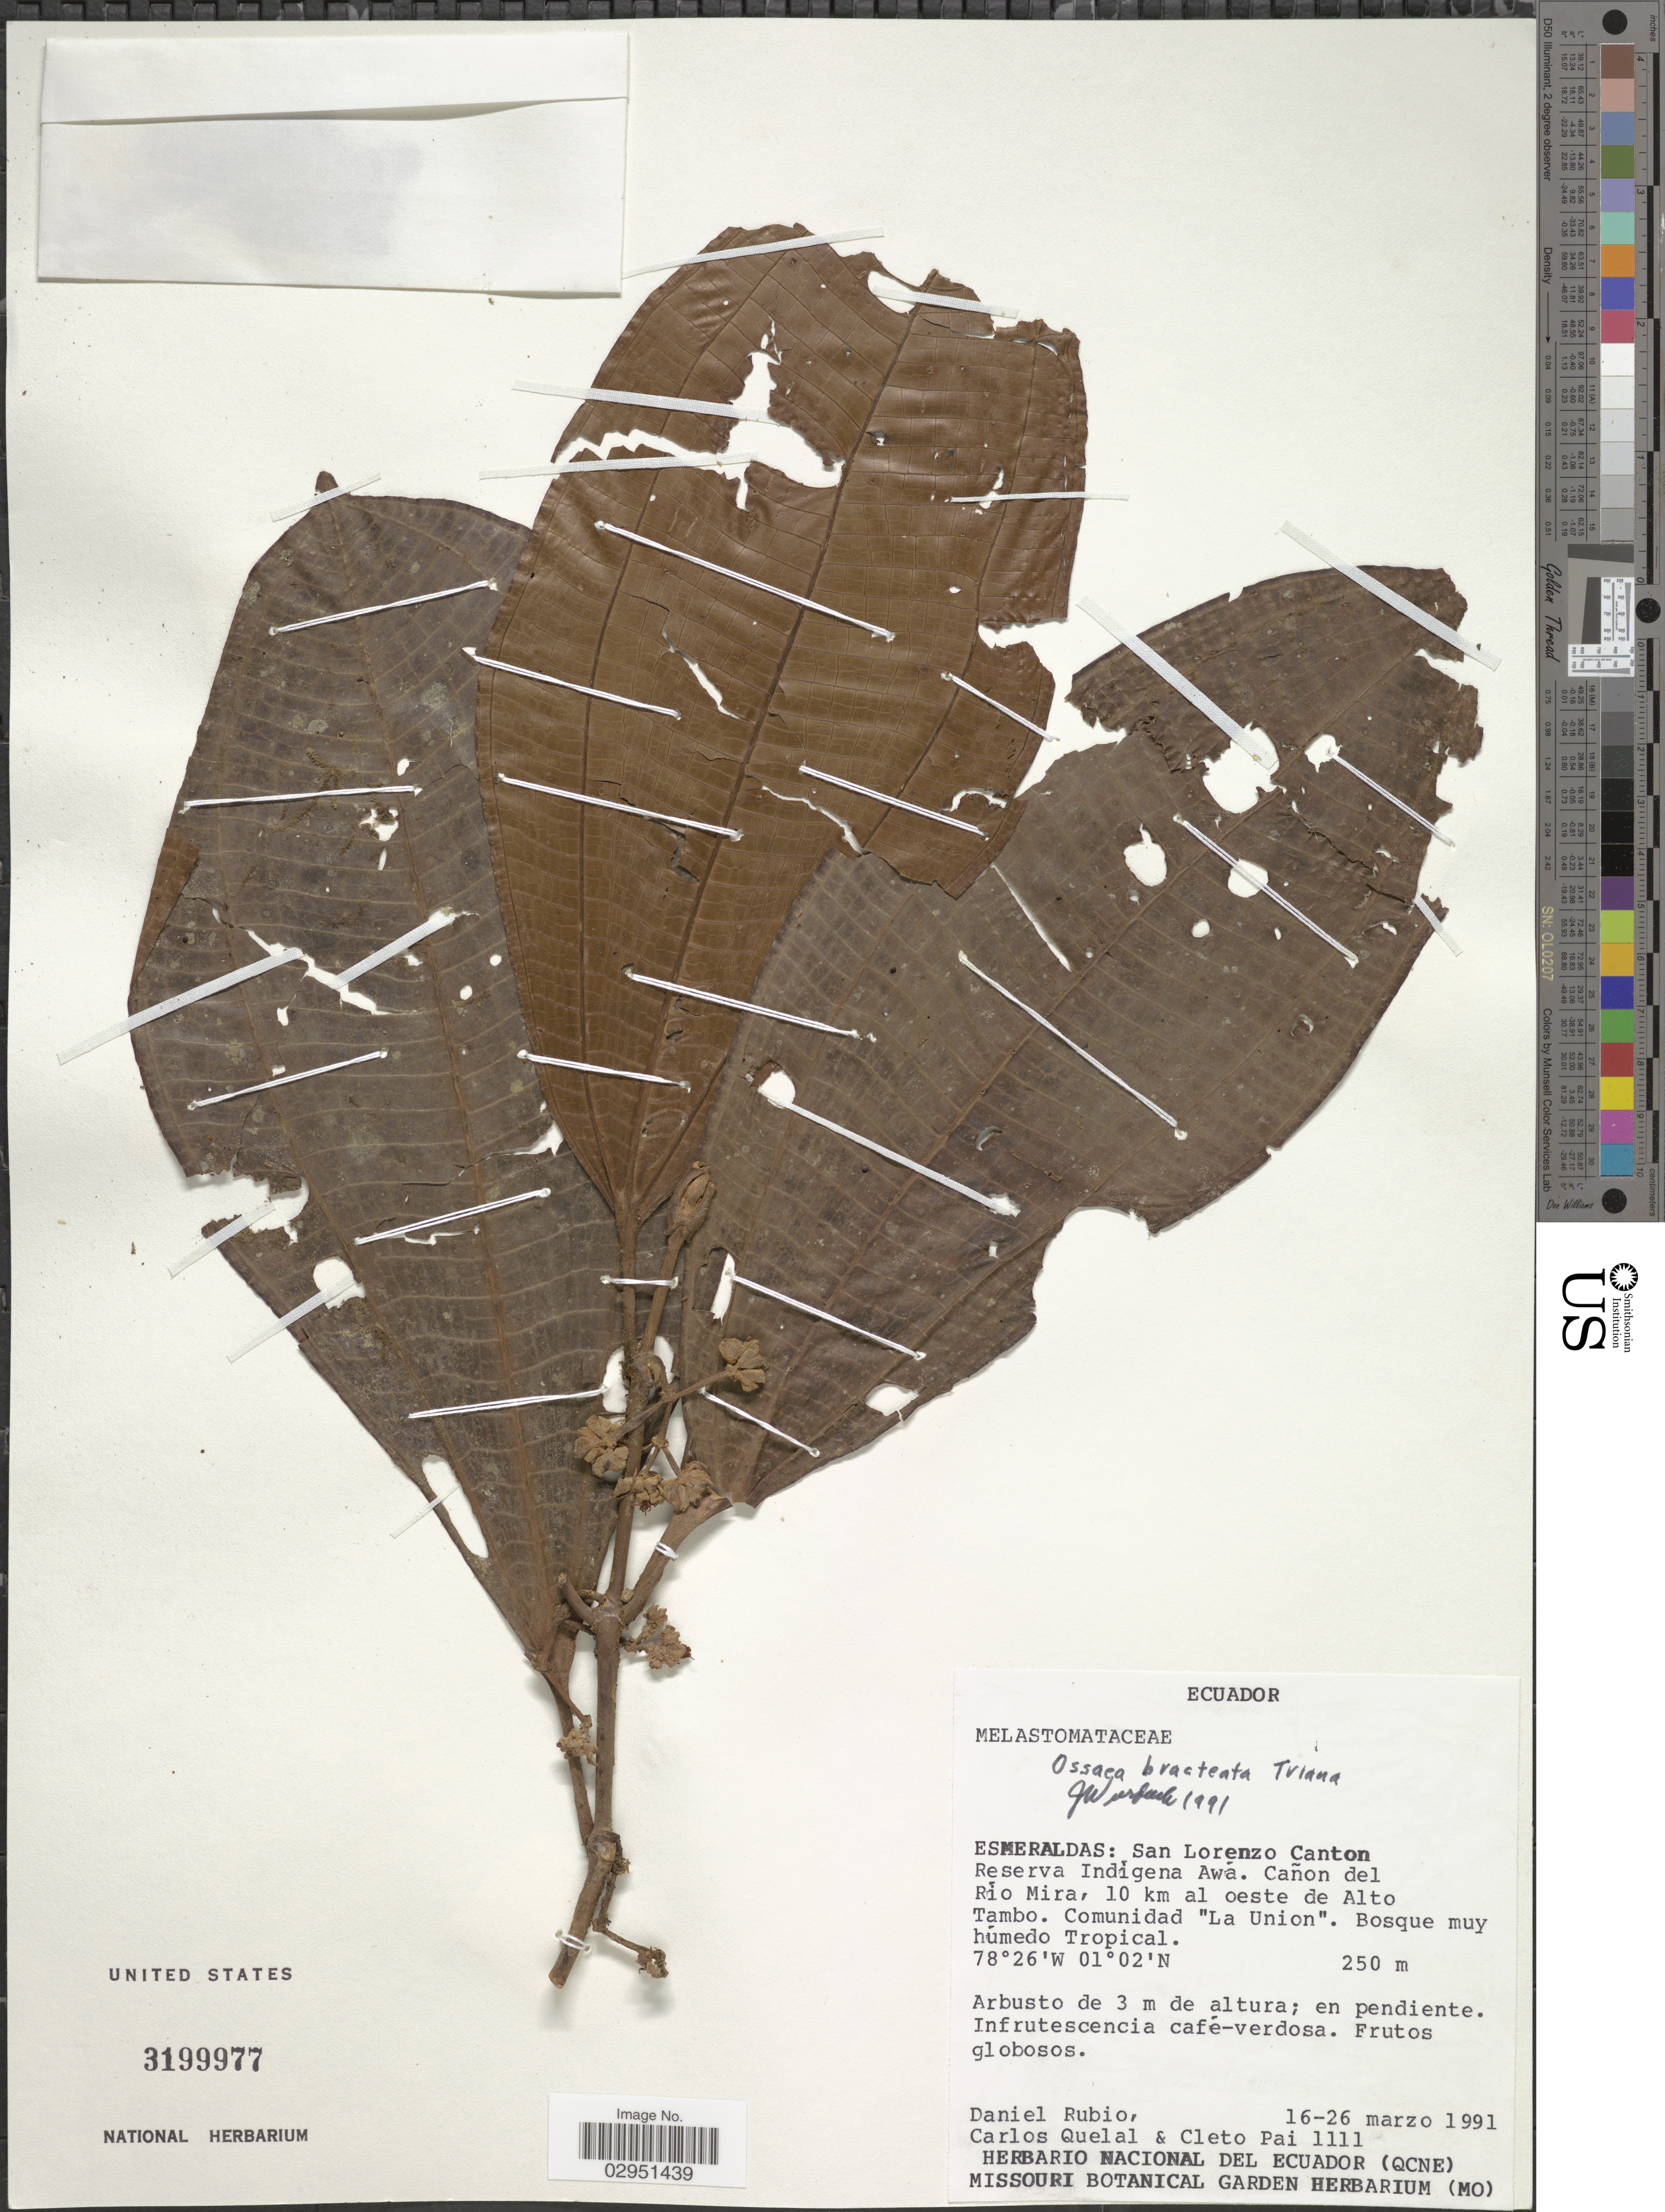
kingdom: Plantae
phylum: Tracheophyta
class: Magnoliopsida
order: Myrtales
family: Melastomataceae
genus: Ossaea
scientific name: Ossaea bracteata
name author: Triana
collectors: D. Rubio, C. Quelal & C. Pai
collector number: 1111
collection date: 1991-03-16/1991-03-26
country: Ecuador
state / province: Esmeraldas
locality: San Lorenzo Canton, Reserva Indigena Awa, Cañon del Rio Mira, 10 km al oeste de Alto Tambo, Comunidad "La Union".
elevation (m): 250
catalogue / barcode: US 3199977